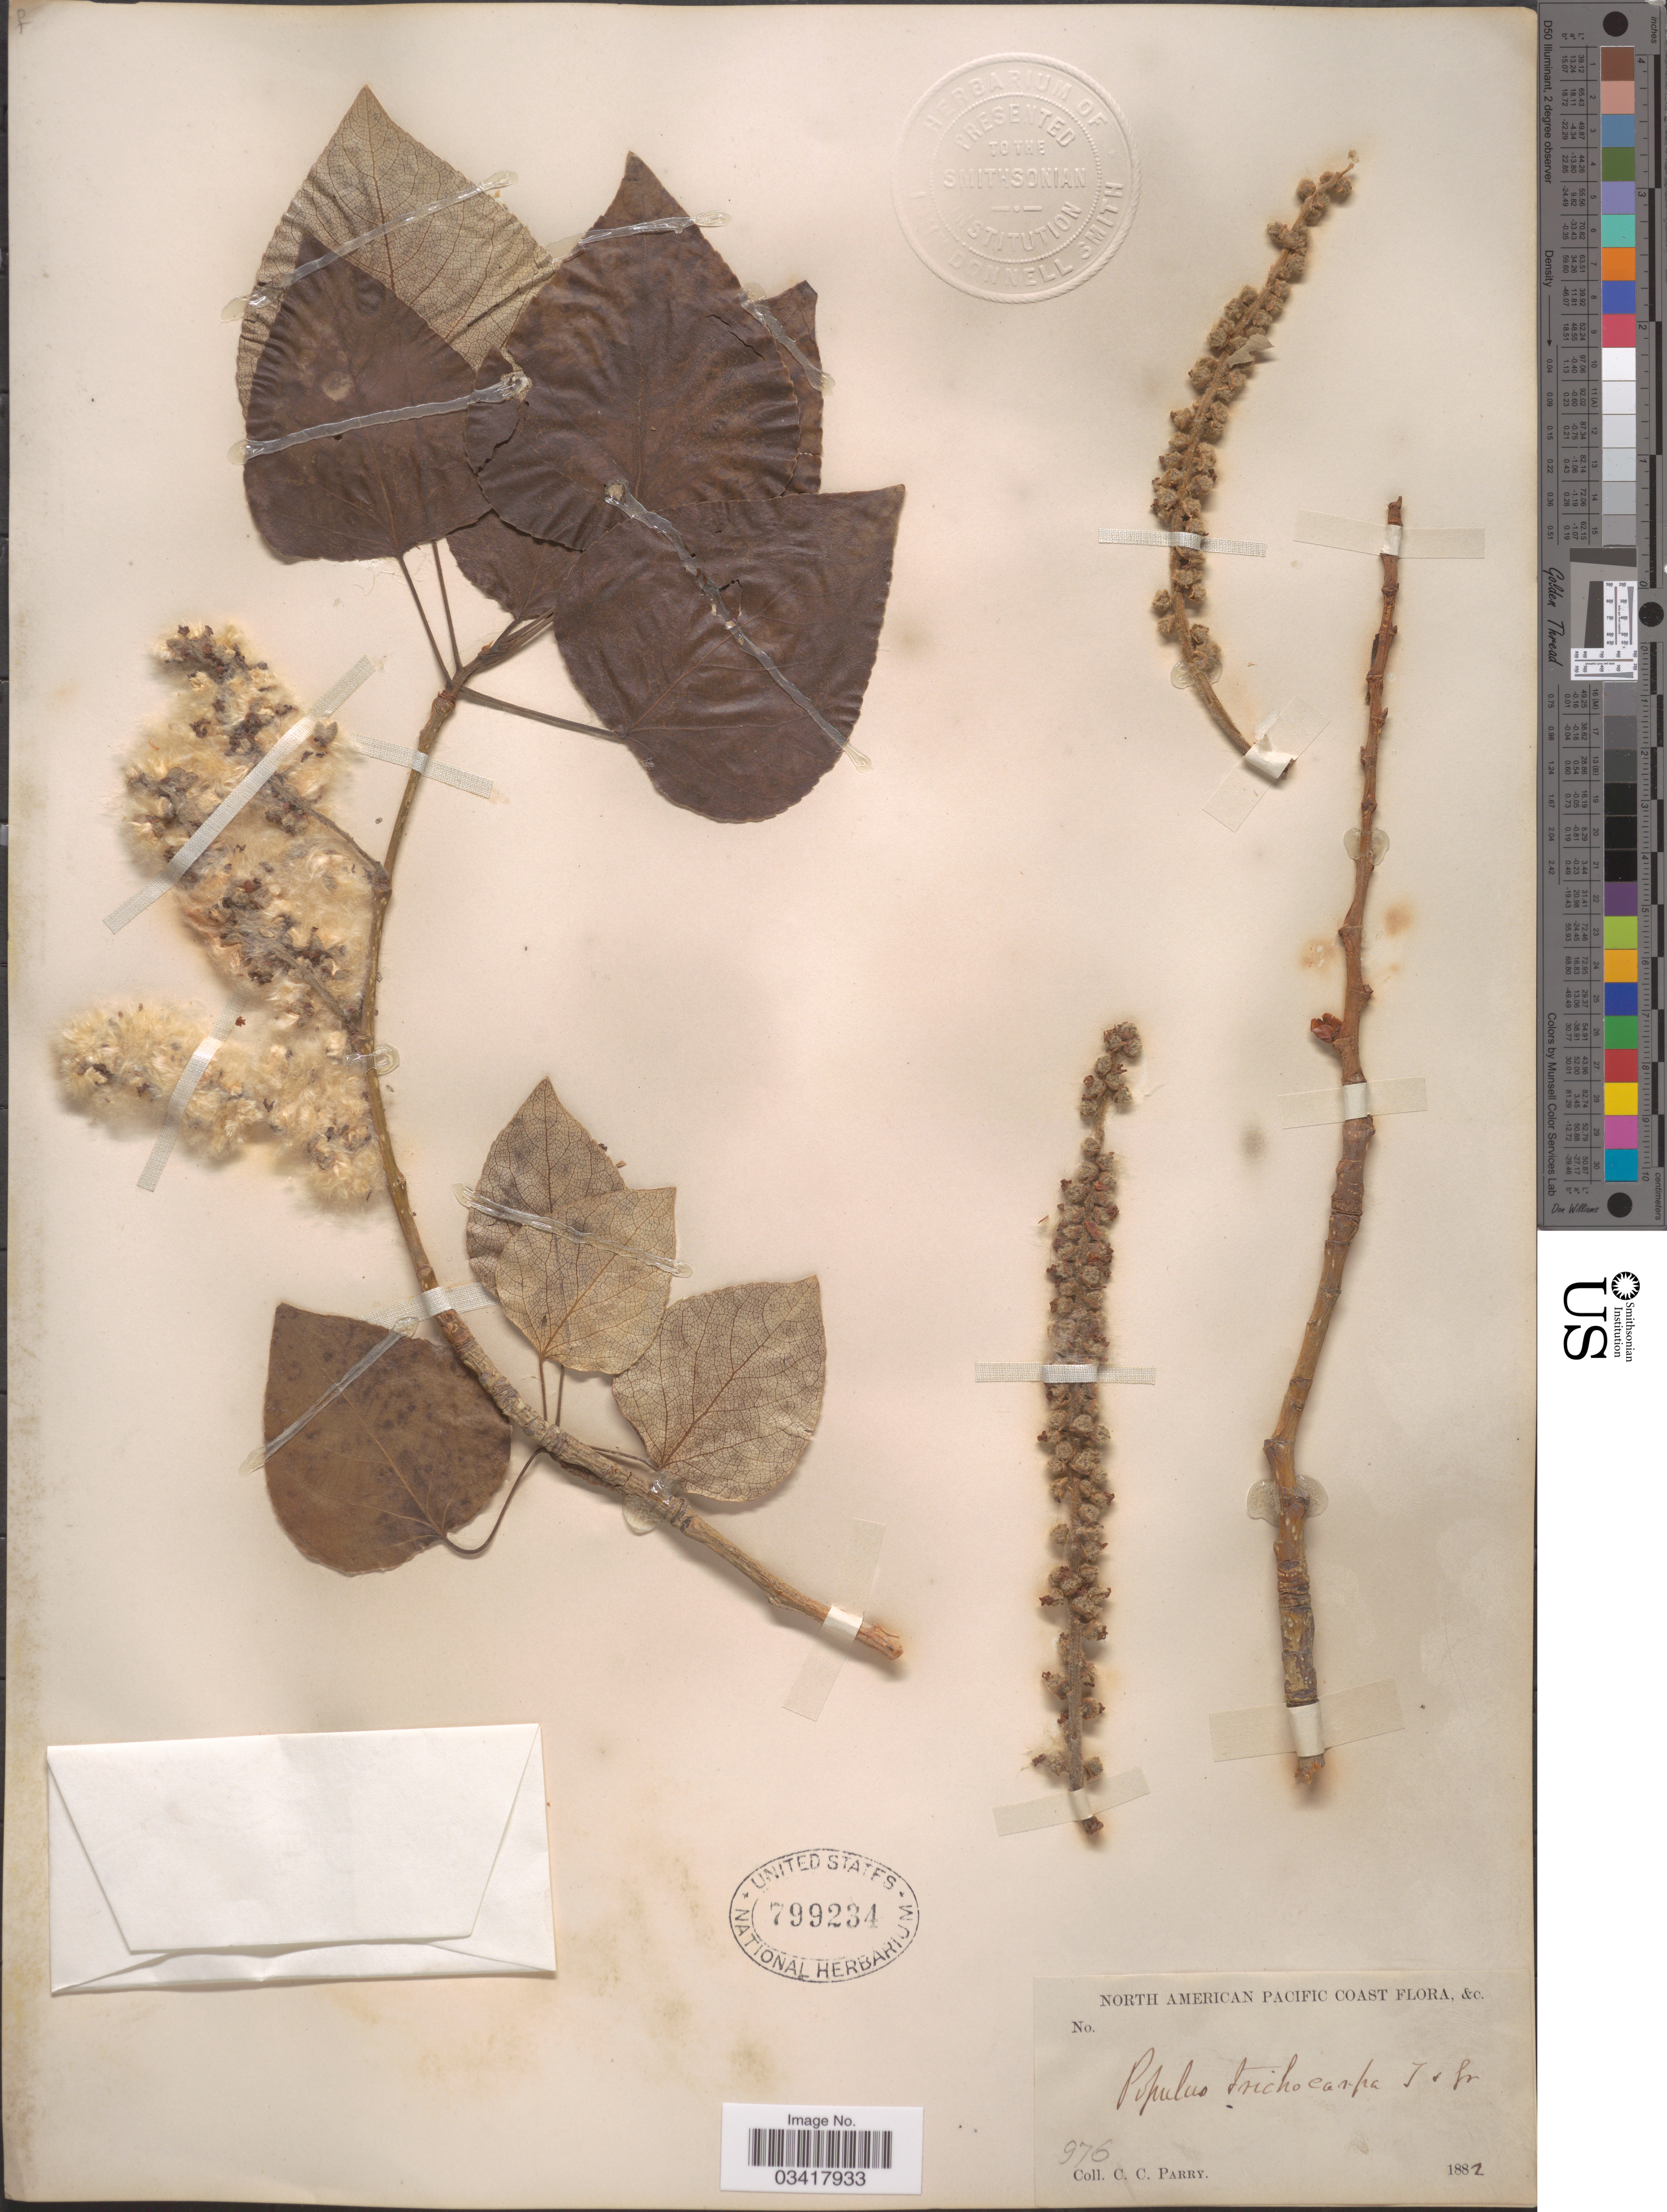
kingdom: Plantae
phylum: Tracheophyta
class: Magnoliopsida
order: Malpighiales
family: Salicaceae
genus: Populus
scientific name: Populus trichocarpa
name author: Torr. & A. Gray ex W. Hook.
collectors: C. C. Parry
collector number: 976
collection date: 1882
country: United States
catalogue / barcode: US 799234